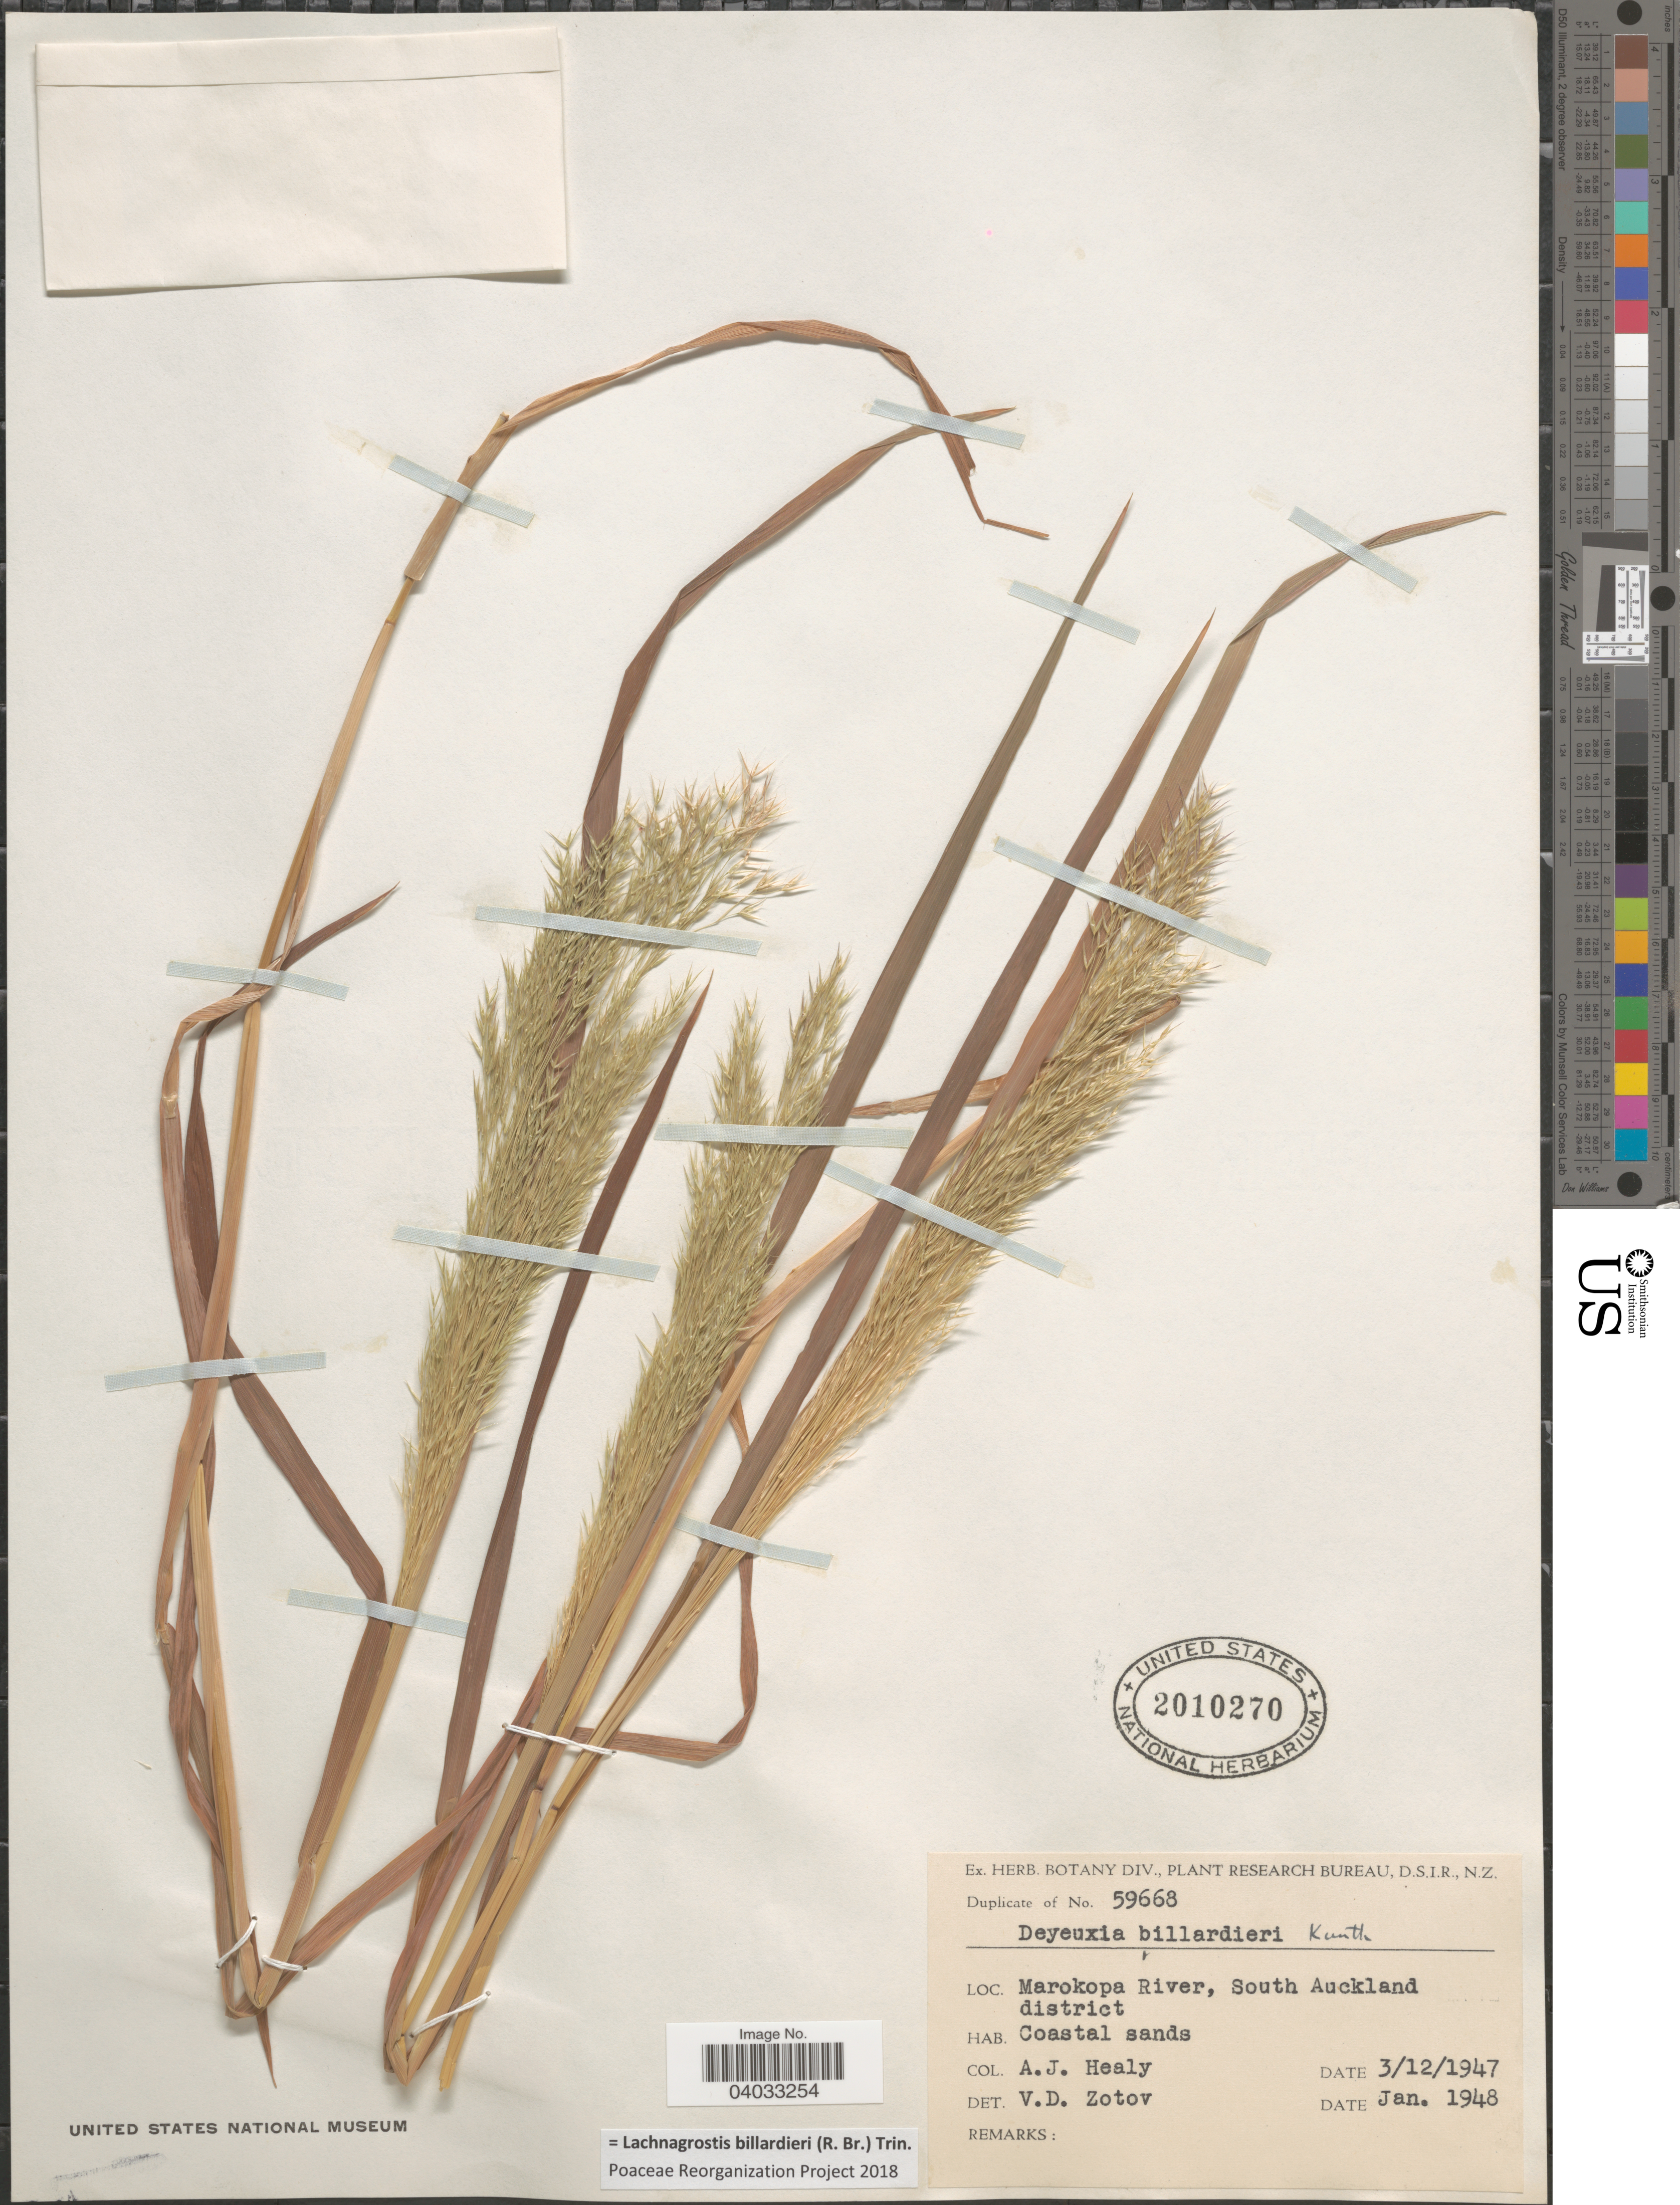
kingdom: Plantae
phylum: Tracheophyta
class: Liliopsida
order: Poales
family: Poaceae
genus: Lachnagrostis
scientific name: Lachnagrostis billardieri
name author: (R. Br.) Trin.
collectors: A. Healy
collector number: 59668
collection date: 1947-12-03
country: New Zealand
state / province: Auckland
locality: Marokopa River, South Auckland district.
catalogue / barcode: US 2010270